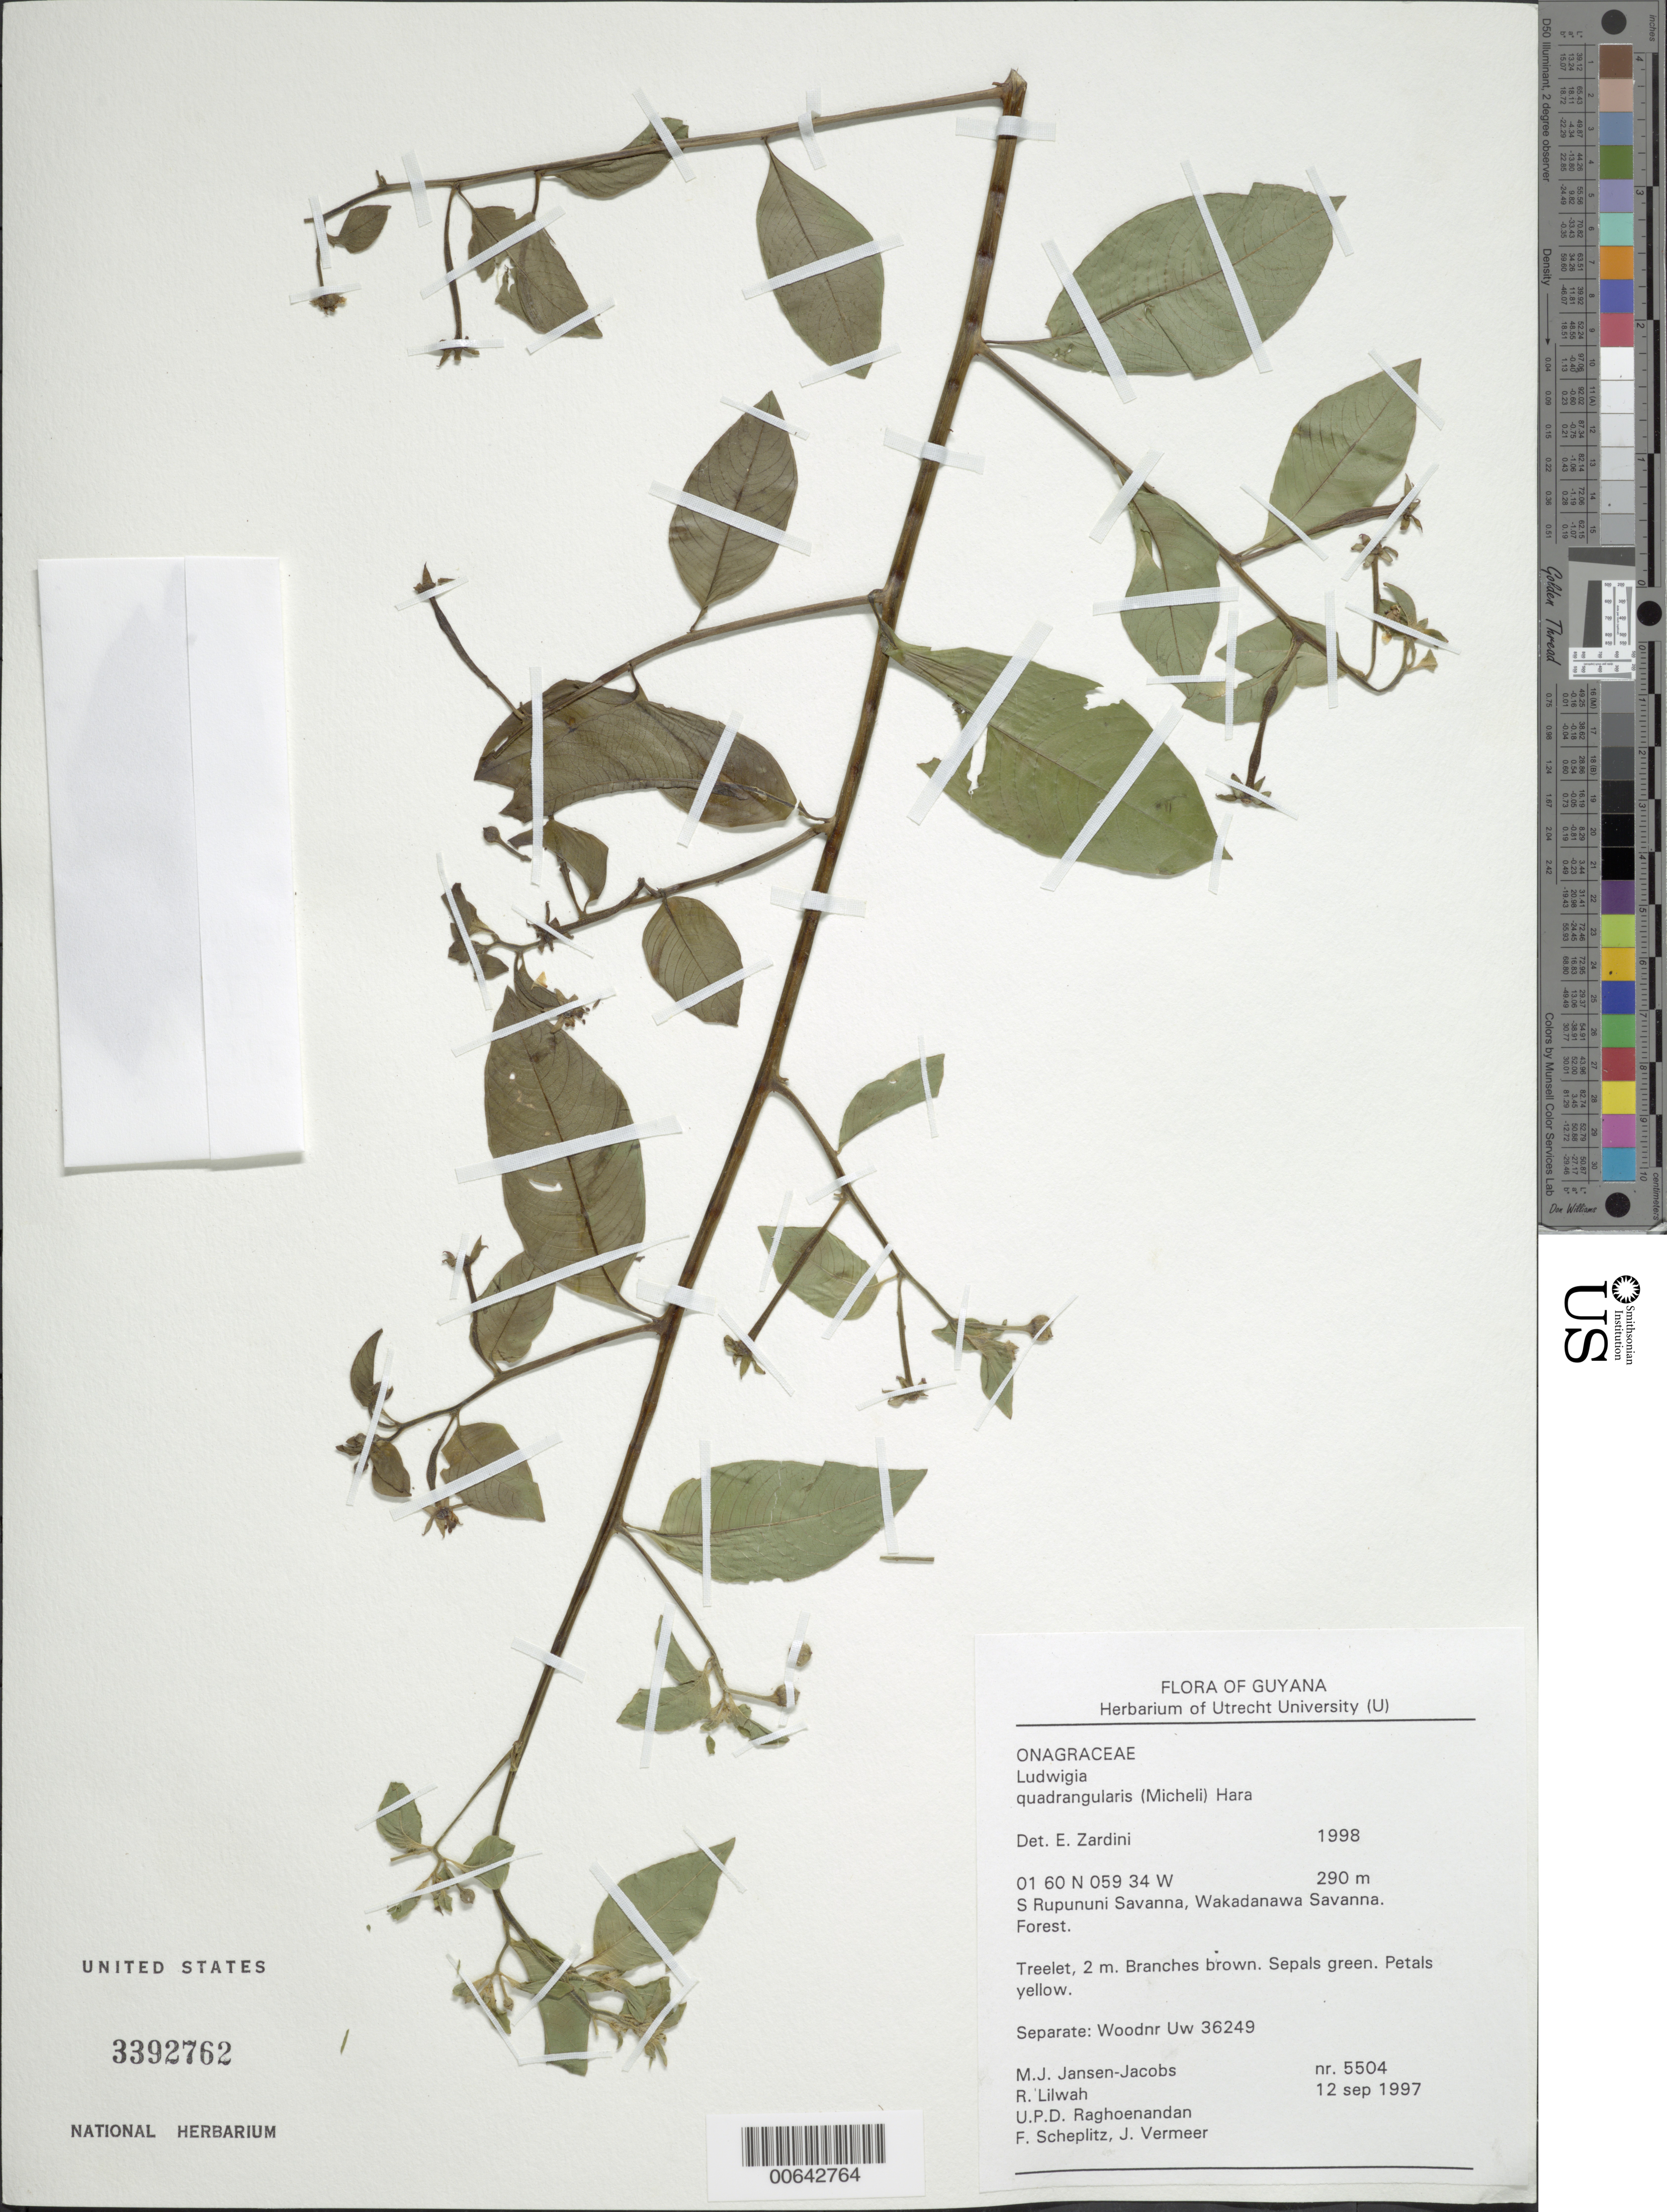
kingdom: Plantae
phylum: Tracheophyta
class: Magnoliopsida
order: Myrtales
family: Onagraceae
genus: Ludwigia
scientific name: Ludwigia quadrangularis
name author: (Micheli) H. Hara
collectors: M. J. Jansen-Jacobs, R. Lilwah, U. Raghoenandan, F. Scheplitz & J. Vermeer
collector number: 5504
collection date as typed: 12-Sep-97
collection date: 1997-09-12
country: Guyana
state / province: U. Takutu-U. Essequibo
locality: S. Rupununi savanna, Wakadanawa Savanna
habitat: Forest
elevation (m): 290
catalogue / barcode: US 3392762